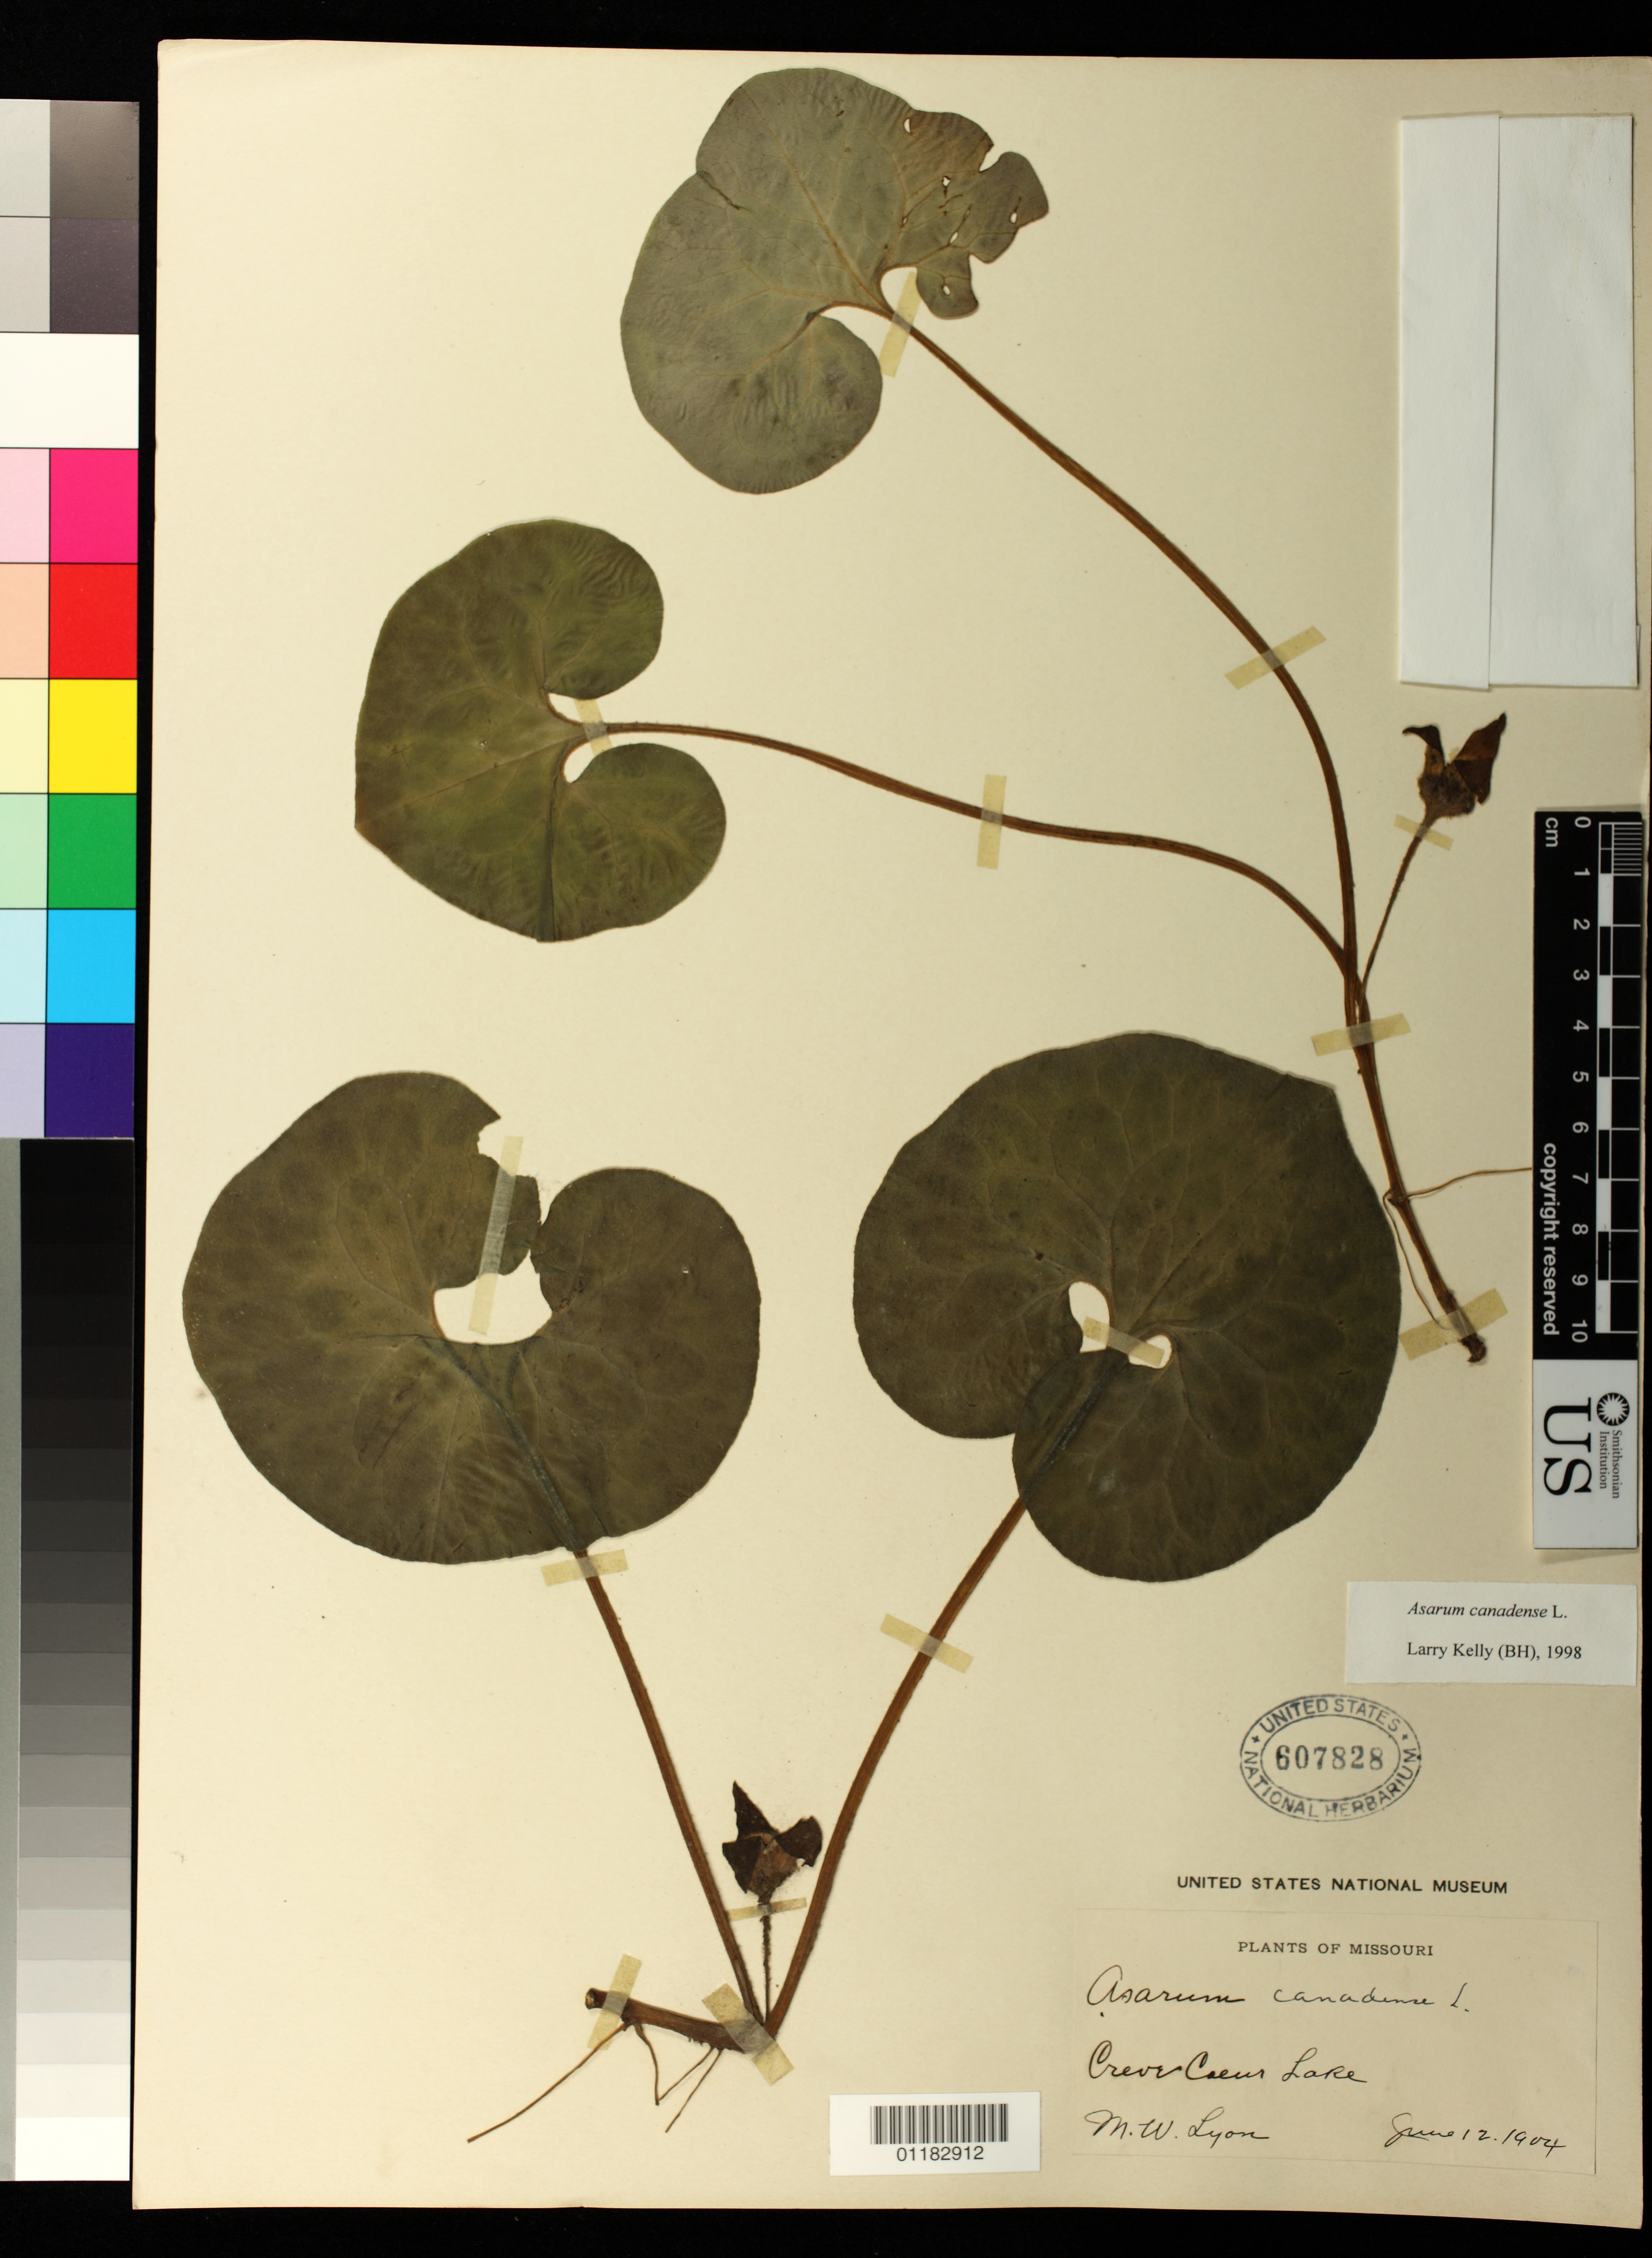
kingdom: Plantae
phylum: Tracheophyta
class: Magnoliopsida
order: Piperales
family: Aristolochiaceae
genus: Asarum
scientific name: Asarum canadense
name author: L.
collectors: M. W. Lyon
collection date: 1904-06-12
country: United States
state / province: Missouri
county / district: St. Louis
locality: Creve Coeur Lake, Saint Louis County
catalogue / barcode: US 607828